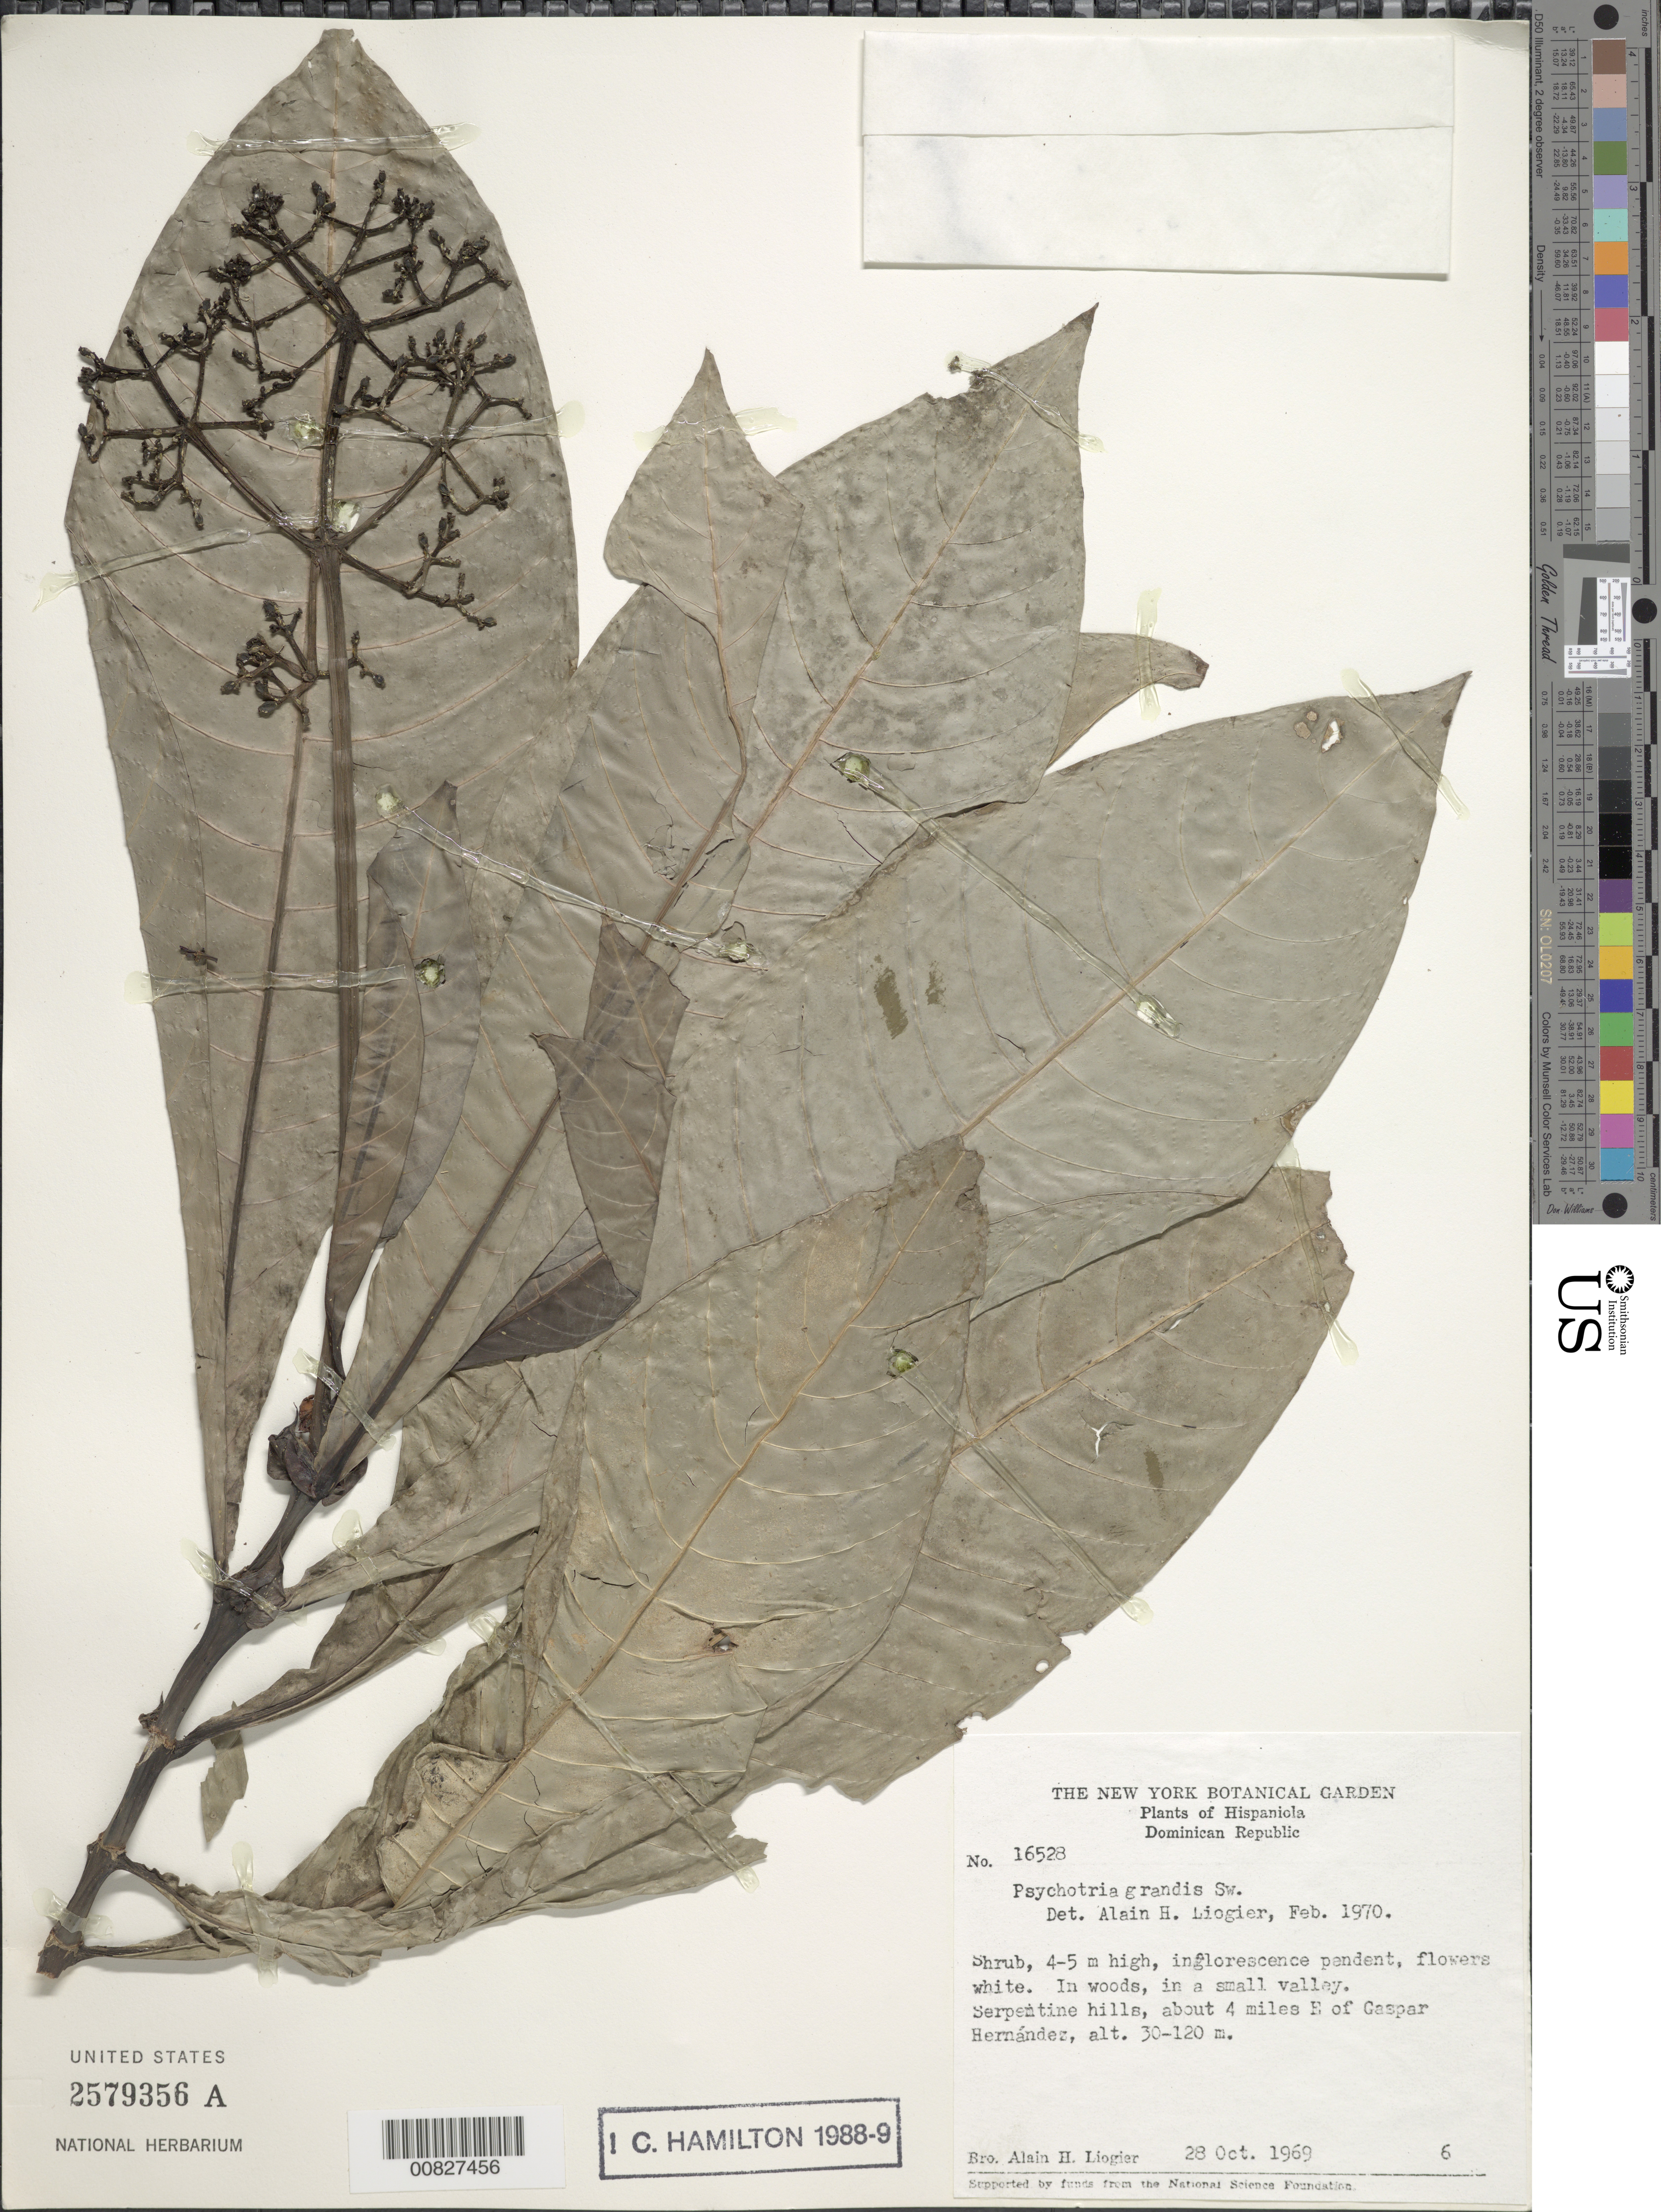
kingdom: Plantae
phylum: Tracheophyta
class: Magnoliopsida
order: Gentianales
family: Rubiaceae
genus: Psychotria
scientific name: Psychotria grandis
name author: Sw.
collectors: A. H. Liogier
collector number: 16528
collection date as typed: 28 Oct 1969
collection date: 1969-10-28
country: Dominican Republic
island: Hispaniola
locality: About 4 miles E of Gaspar Hernández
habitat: In woods in a small valley with serpentine hills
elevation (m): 30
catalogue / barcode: US 2579356